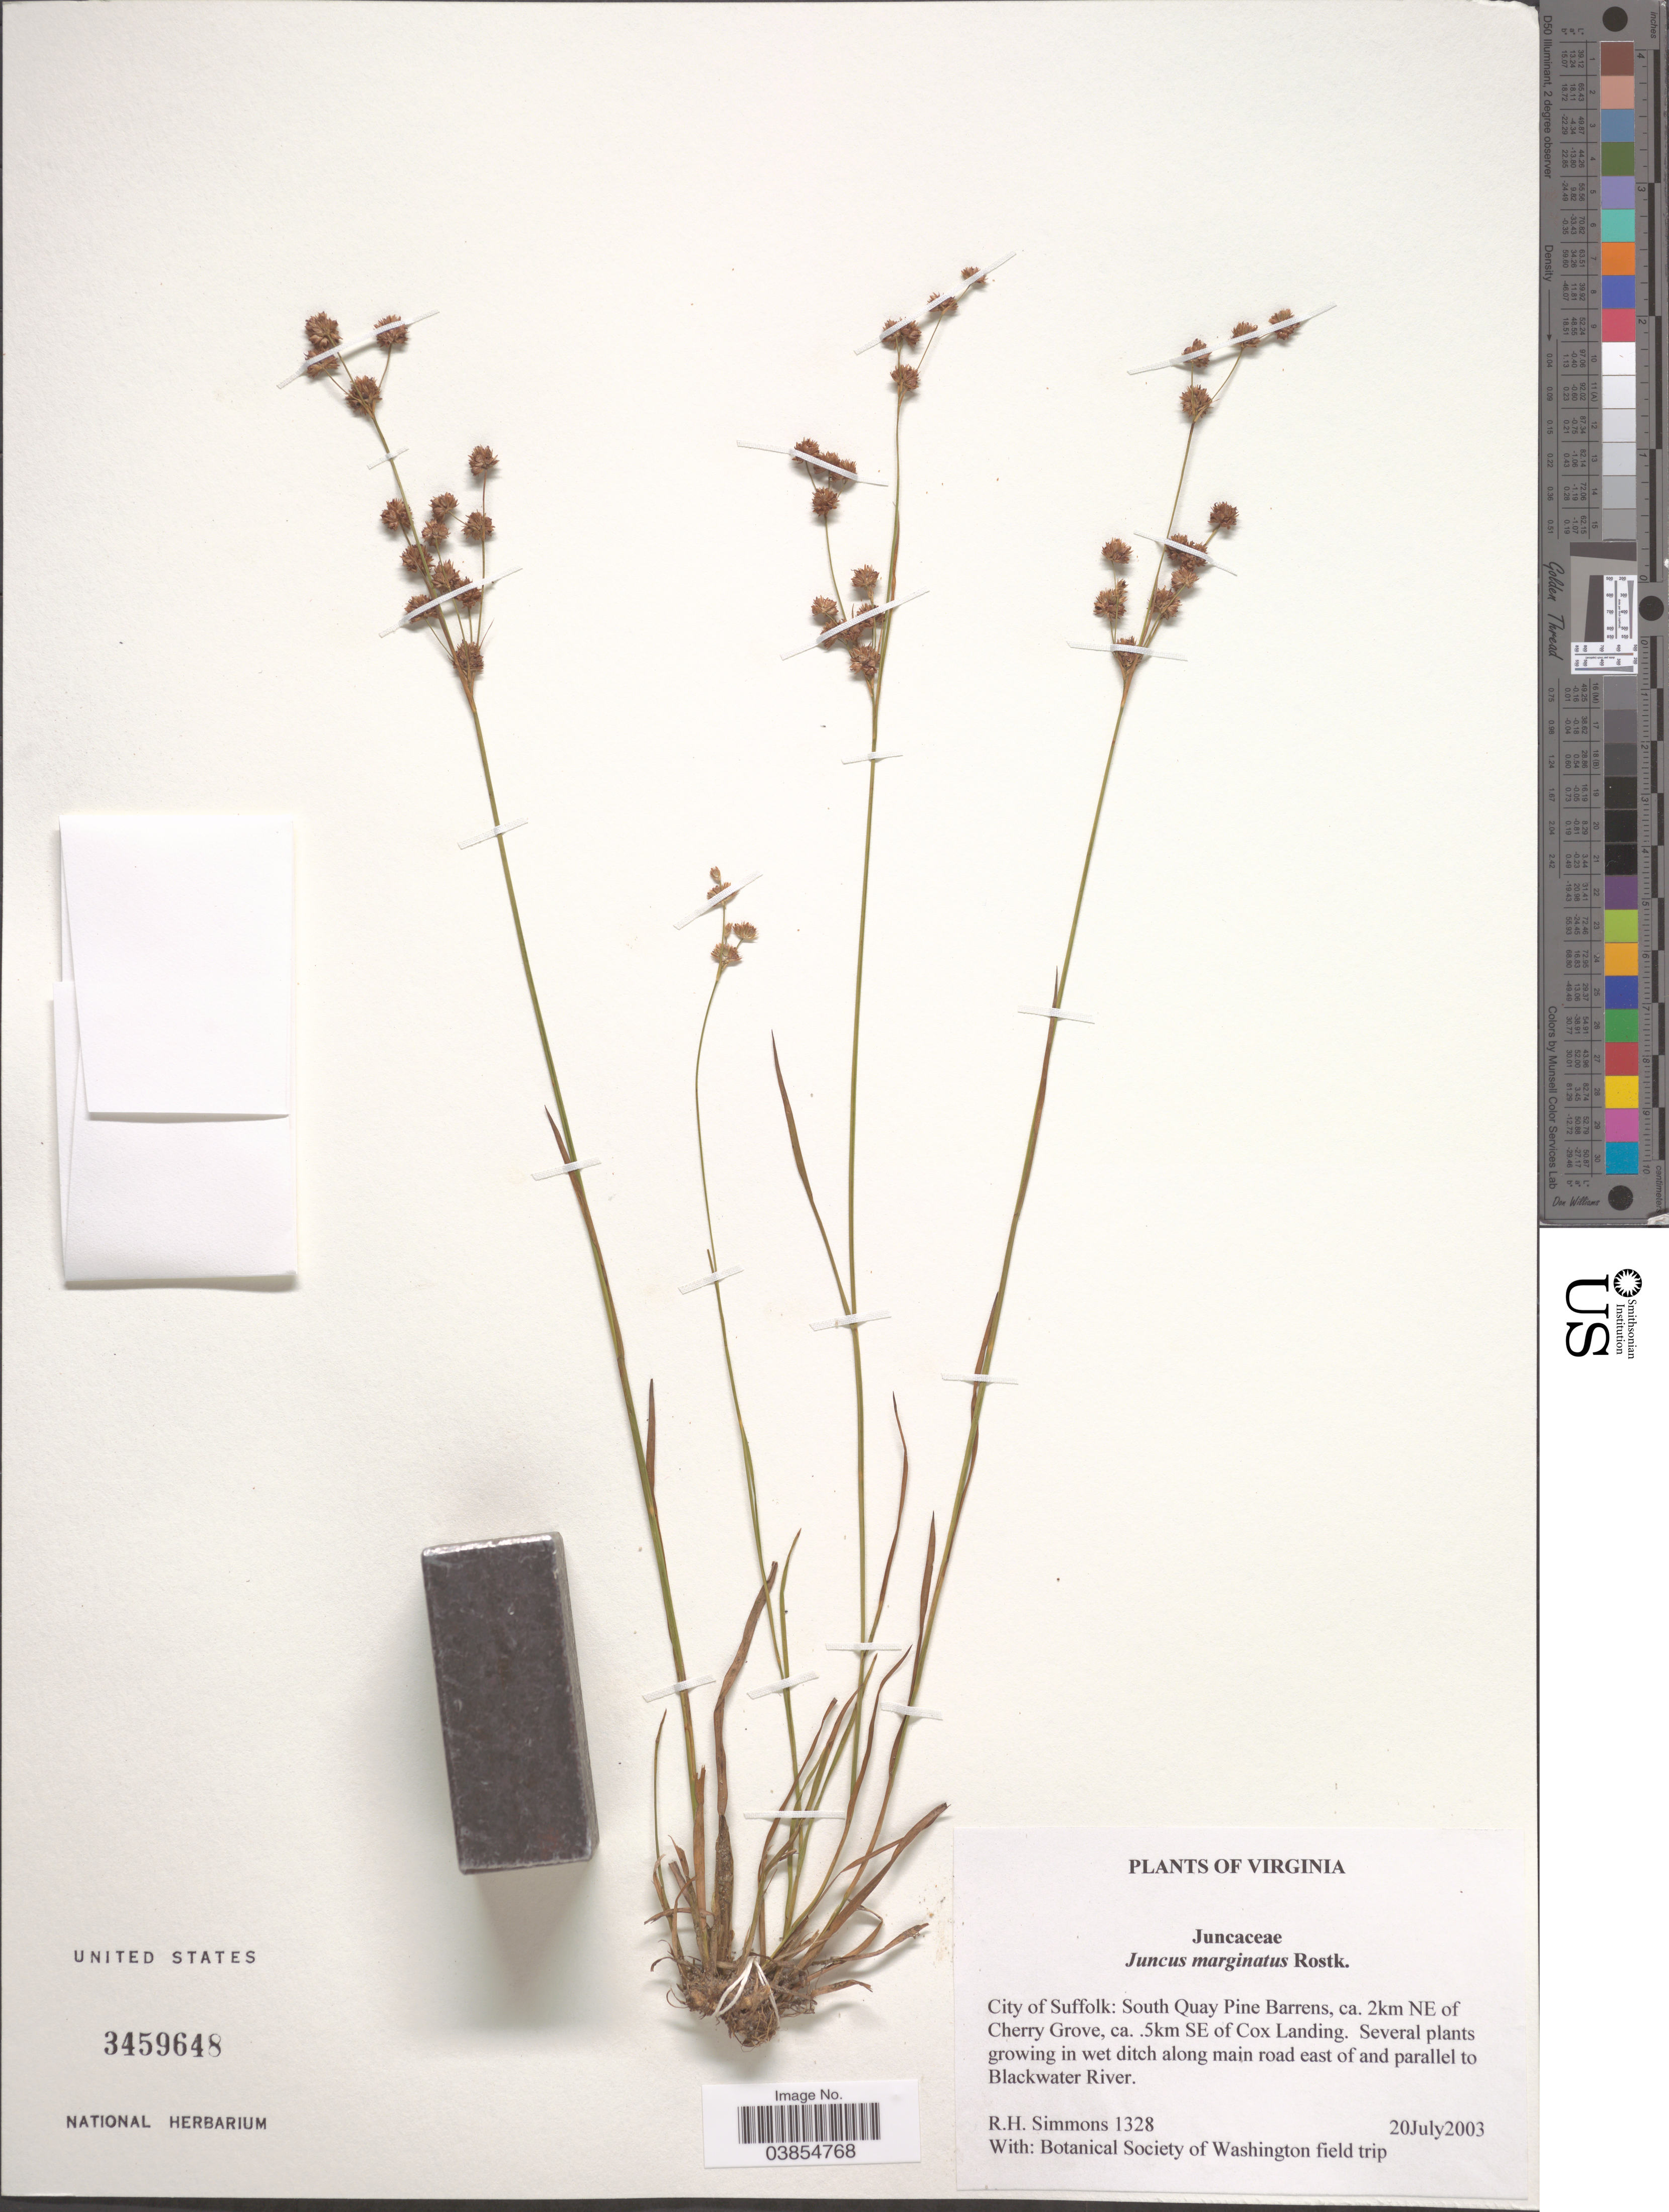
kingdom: Plantae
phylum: Tracheophyta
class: Liliopsida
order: Poales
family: Juncaceae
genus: Juncus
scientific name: Juncus marginatus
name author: Rostk.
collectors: R. H. Simmons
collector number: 1328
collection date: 2003-07-20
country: United States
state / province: Virginia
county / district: City of Suffolk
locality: City of Suffolk: South Quay Pine Barrens, ca. 2km NE of Cherry Grove, ca. .5km SE of Cox Landing. Several plants growing in wet ditch along main road east of and parallel to Blackwater River.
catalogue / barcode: US 3459648